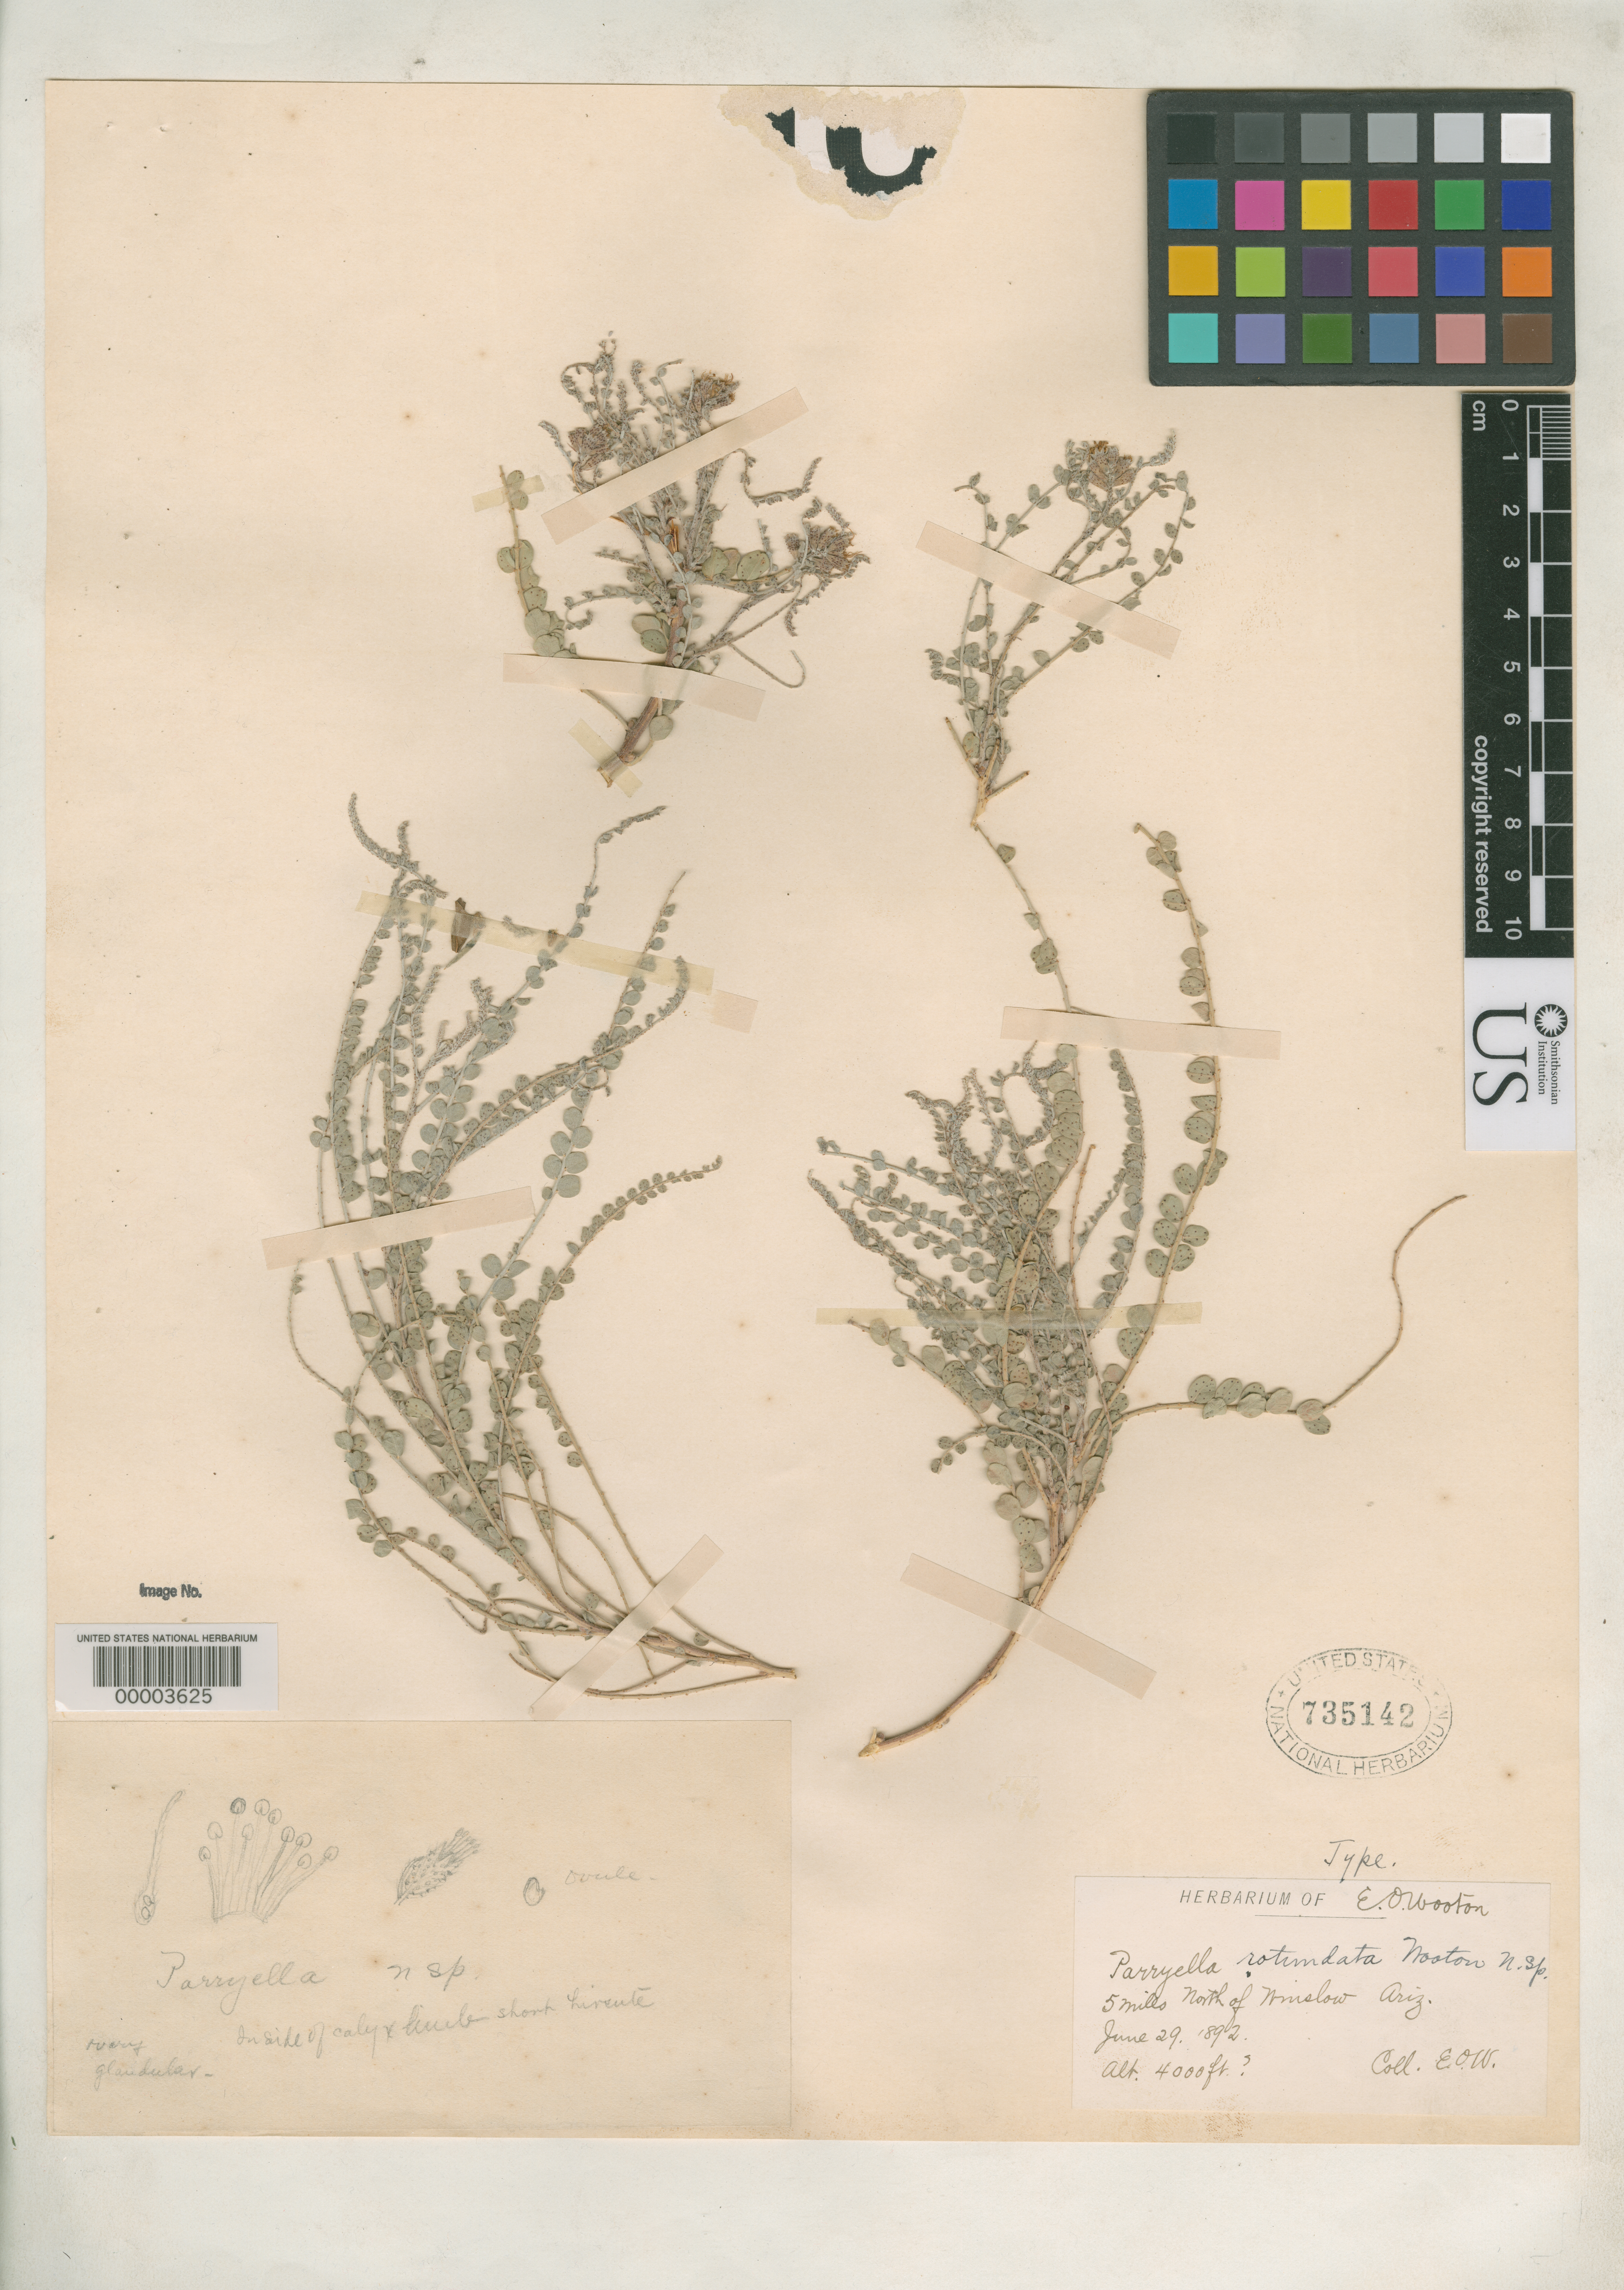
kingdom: Plantae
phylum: Tracheophyta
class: Magnoliopsida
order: Fabales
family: Fabaceae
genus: Parryella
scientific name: Parryella rotundata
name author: Wooton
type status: Holotype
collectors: E. O. Wooton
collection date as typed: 29 Jun 1892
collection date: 1892-06-29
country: United States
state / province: Arizona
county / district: Navajo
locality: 5 miles N of Winslow.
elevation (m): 4267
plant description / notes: Specimen annotated as "Type", apparently by Wooton, and probably the holotype.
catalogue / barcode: US 735142